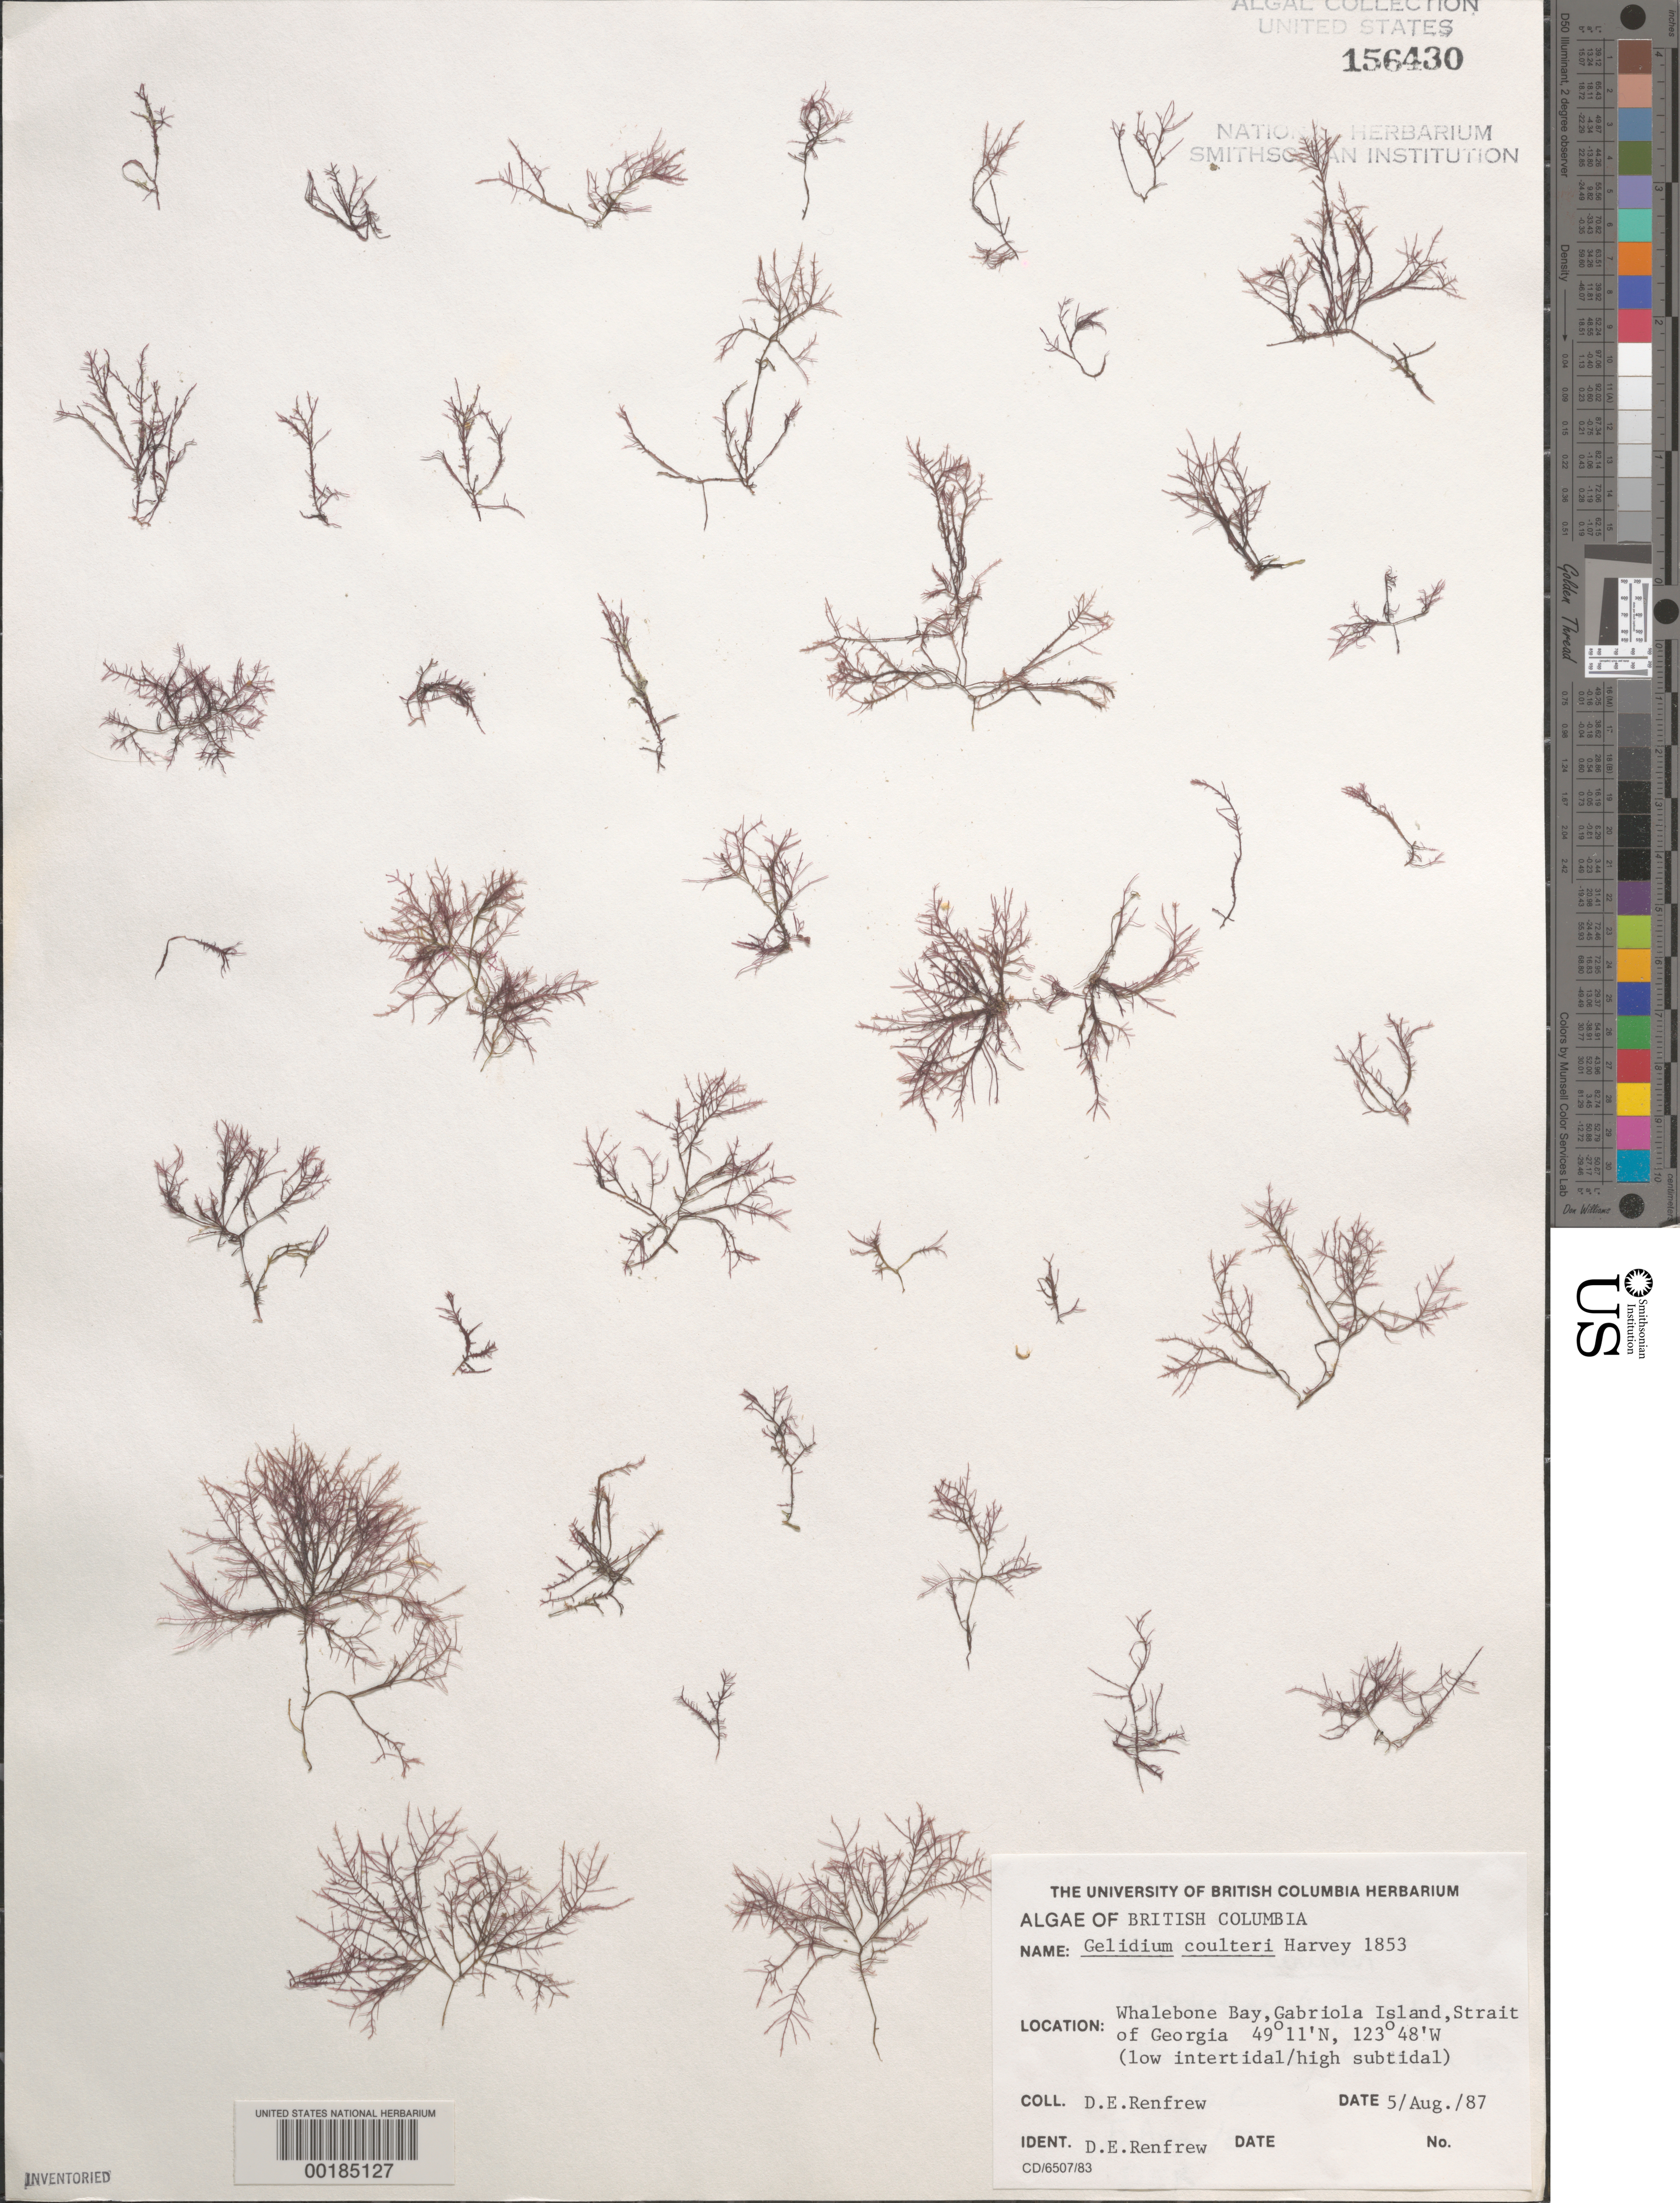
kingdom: Plantae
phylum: Rhodophyta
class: Florideophyceae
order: Gelidiales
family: Gelidiaceae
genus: Gelidium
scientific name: Gelidium coulteri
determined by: Renfrew, D. E.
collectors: D. Renfrew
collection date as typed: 05 Aug 1987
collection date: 1987-08-05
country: Canada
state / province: British Columbia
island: Gabriola Island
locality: Whalebone Bay, Strait of Georgia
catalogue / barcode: US 156430